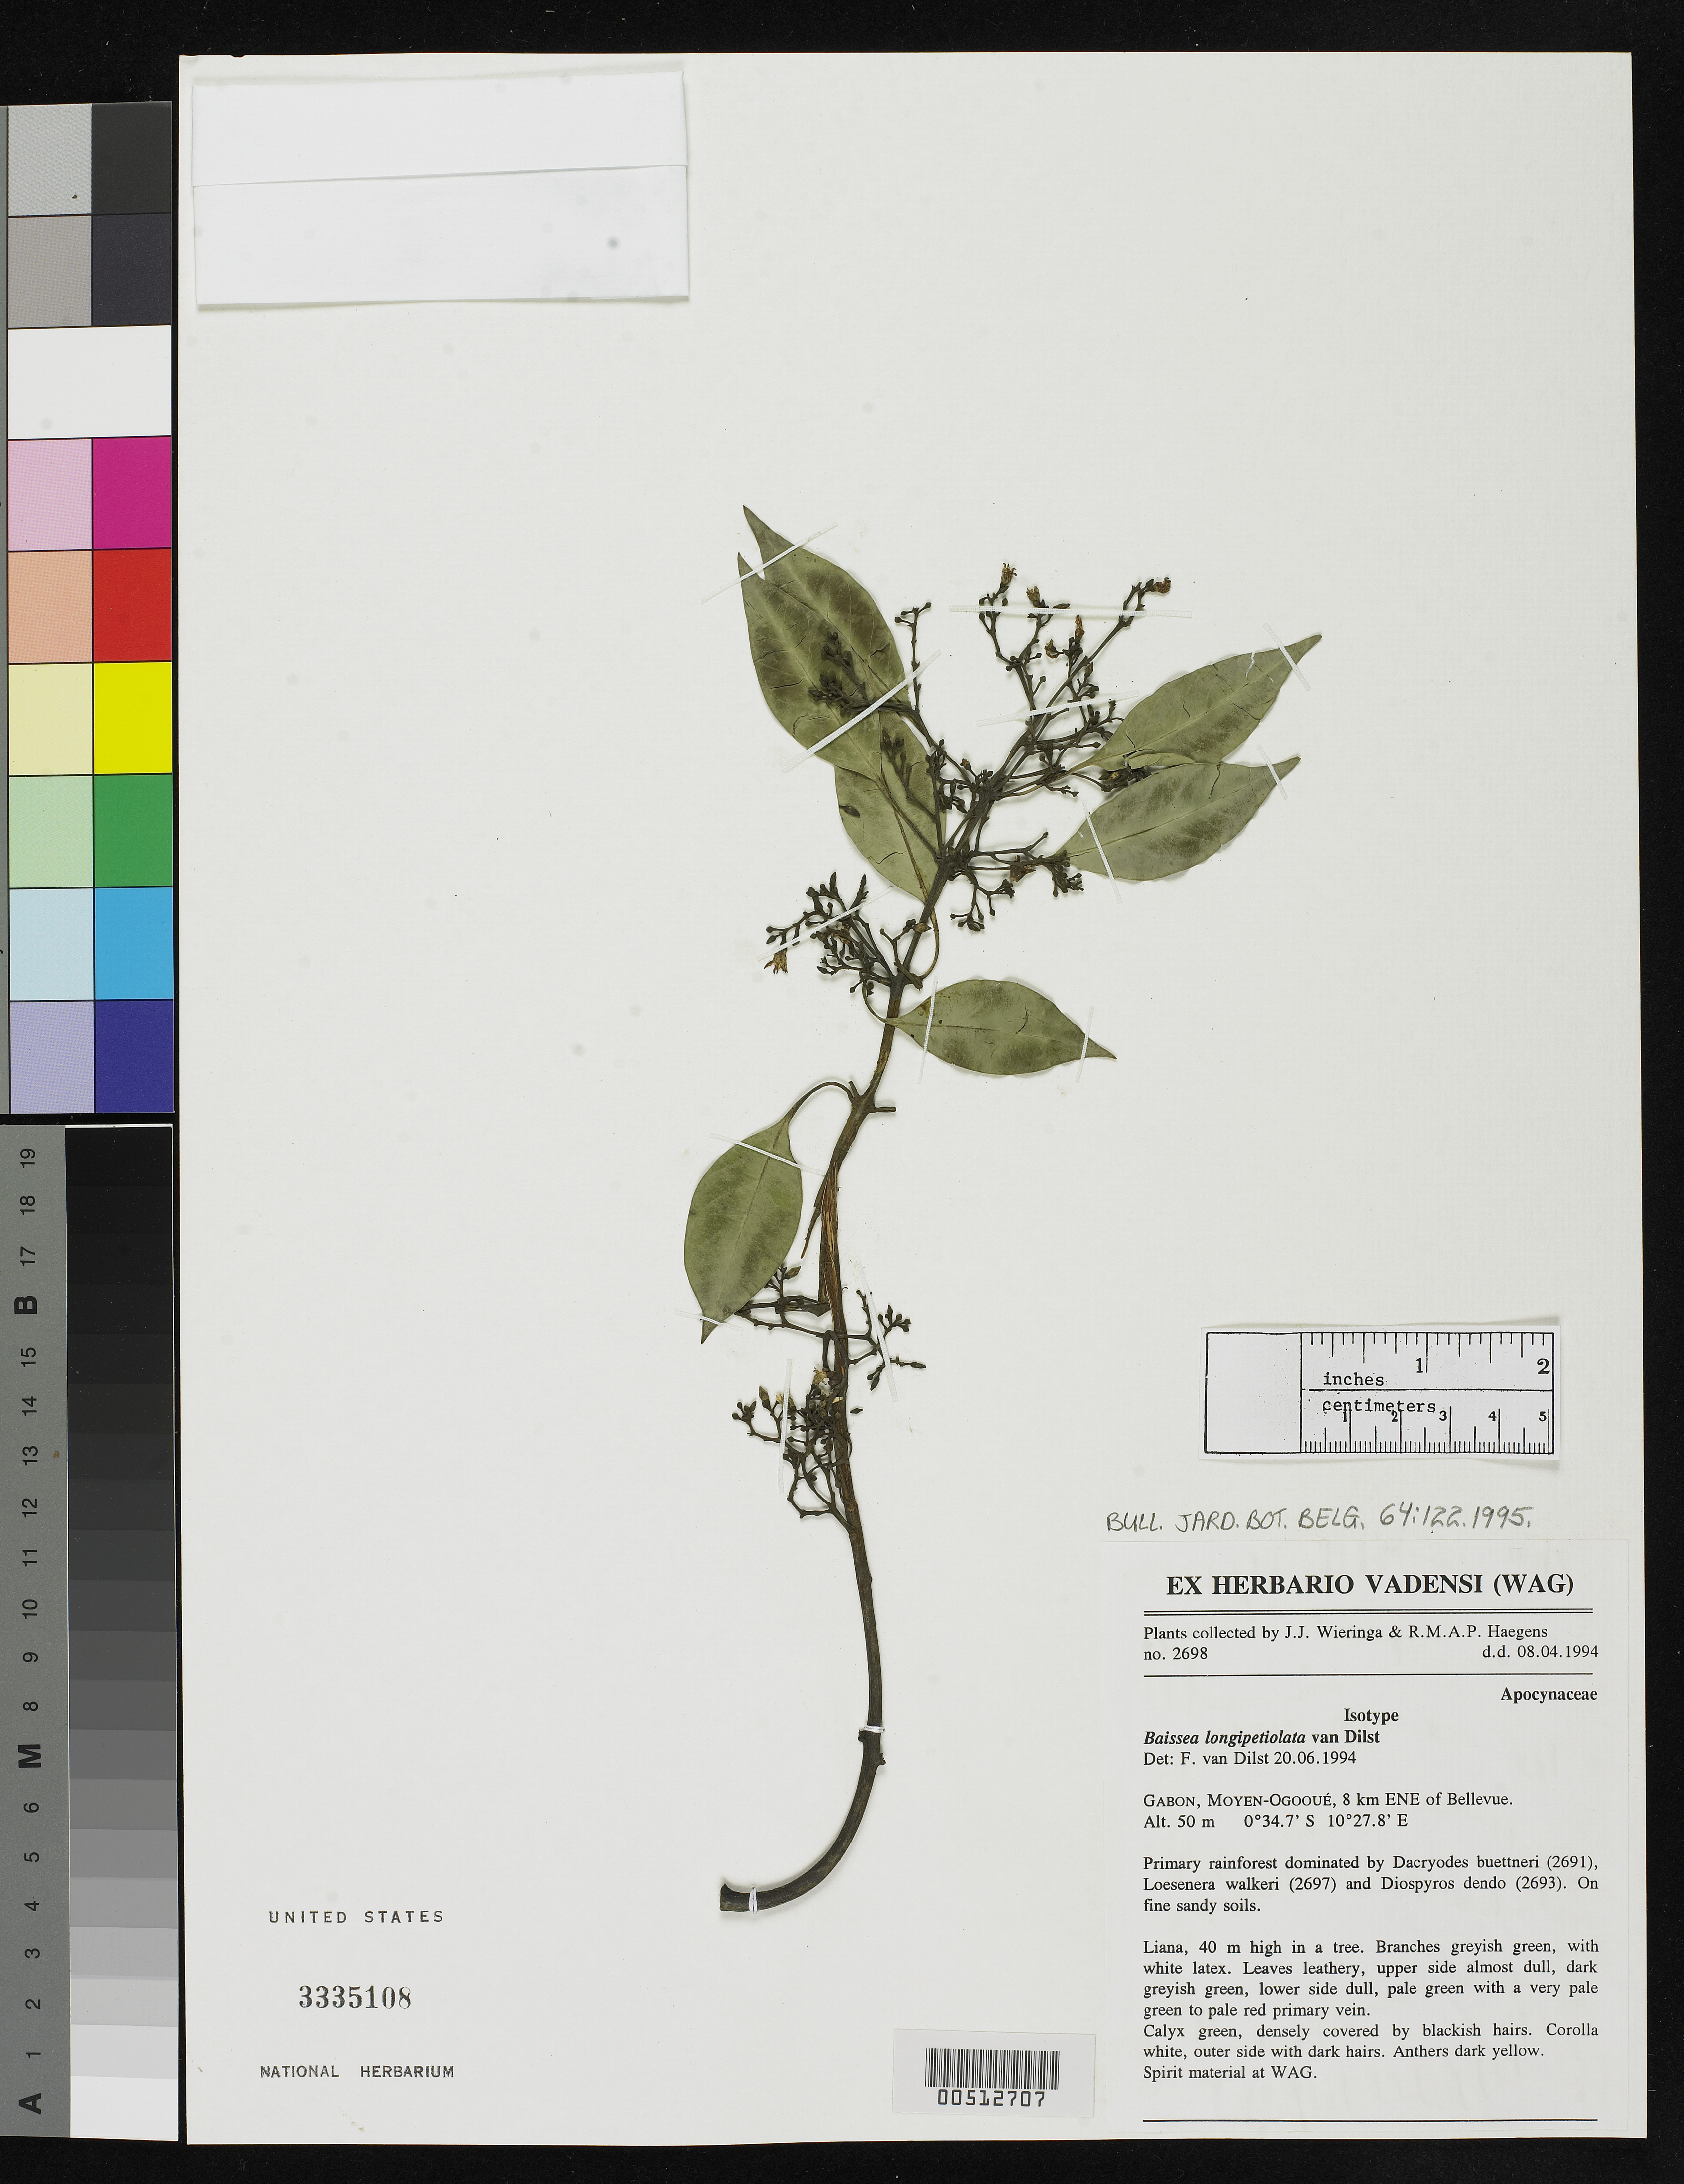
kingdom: Plantae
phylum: Tracheophyta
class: Magnoliopsida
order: Gentianales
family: Apocynaceae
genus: Baissea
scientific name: Baissea longipetiolata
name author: Van Dilst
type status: Isotype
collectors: J. J. Wieringa & R. Haegens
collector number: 2698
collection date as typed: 08 Apr 1994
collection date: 1994-04-08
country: Gabon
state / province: Moyen-Ogooué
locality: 8 km ENE of Bellevue.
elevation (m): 50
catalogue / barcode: US 3335108